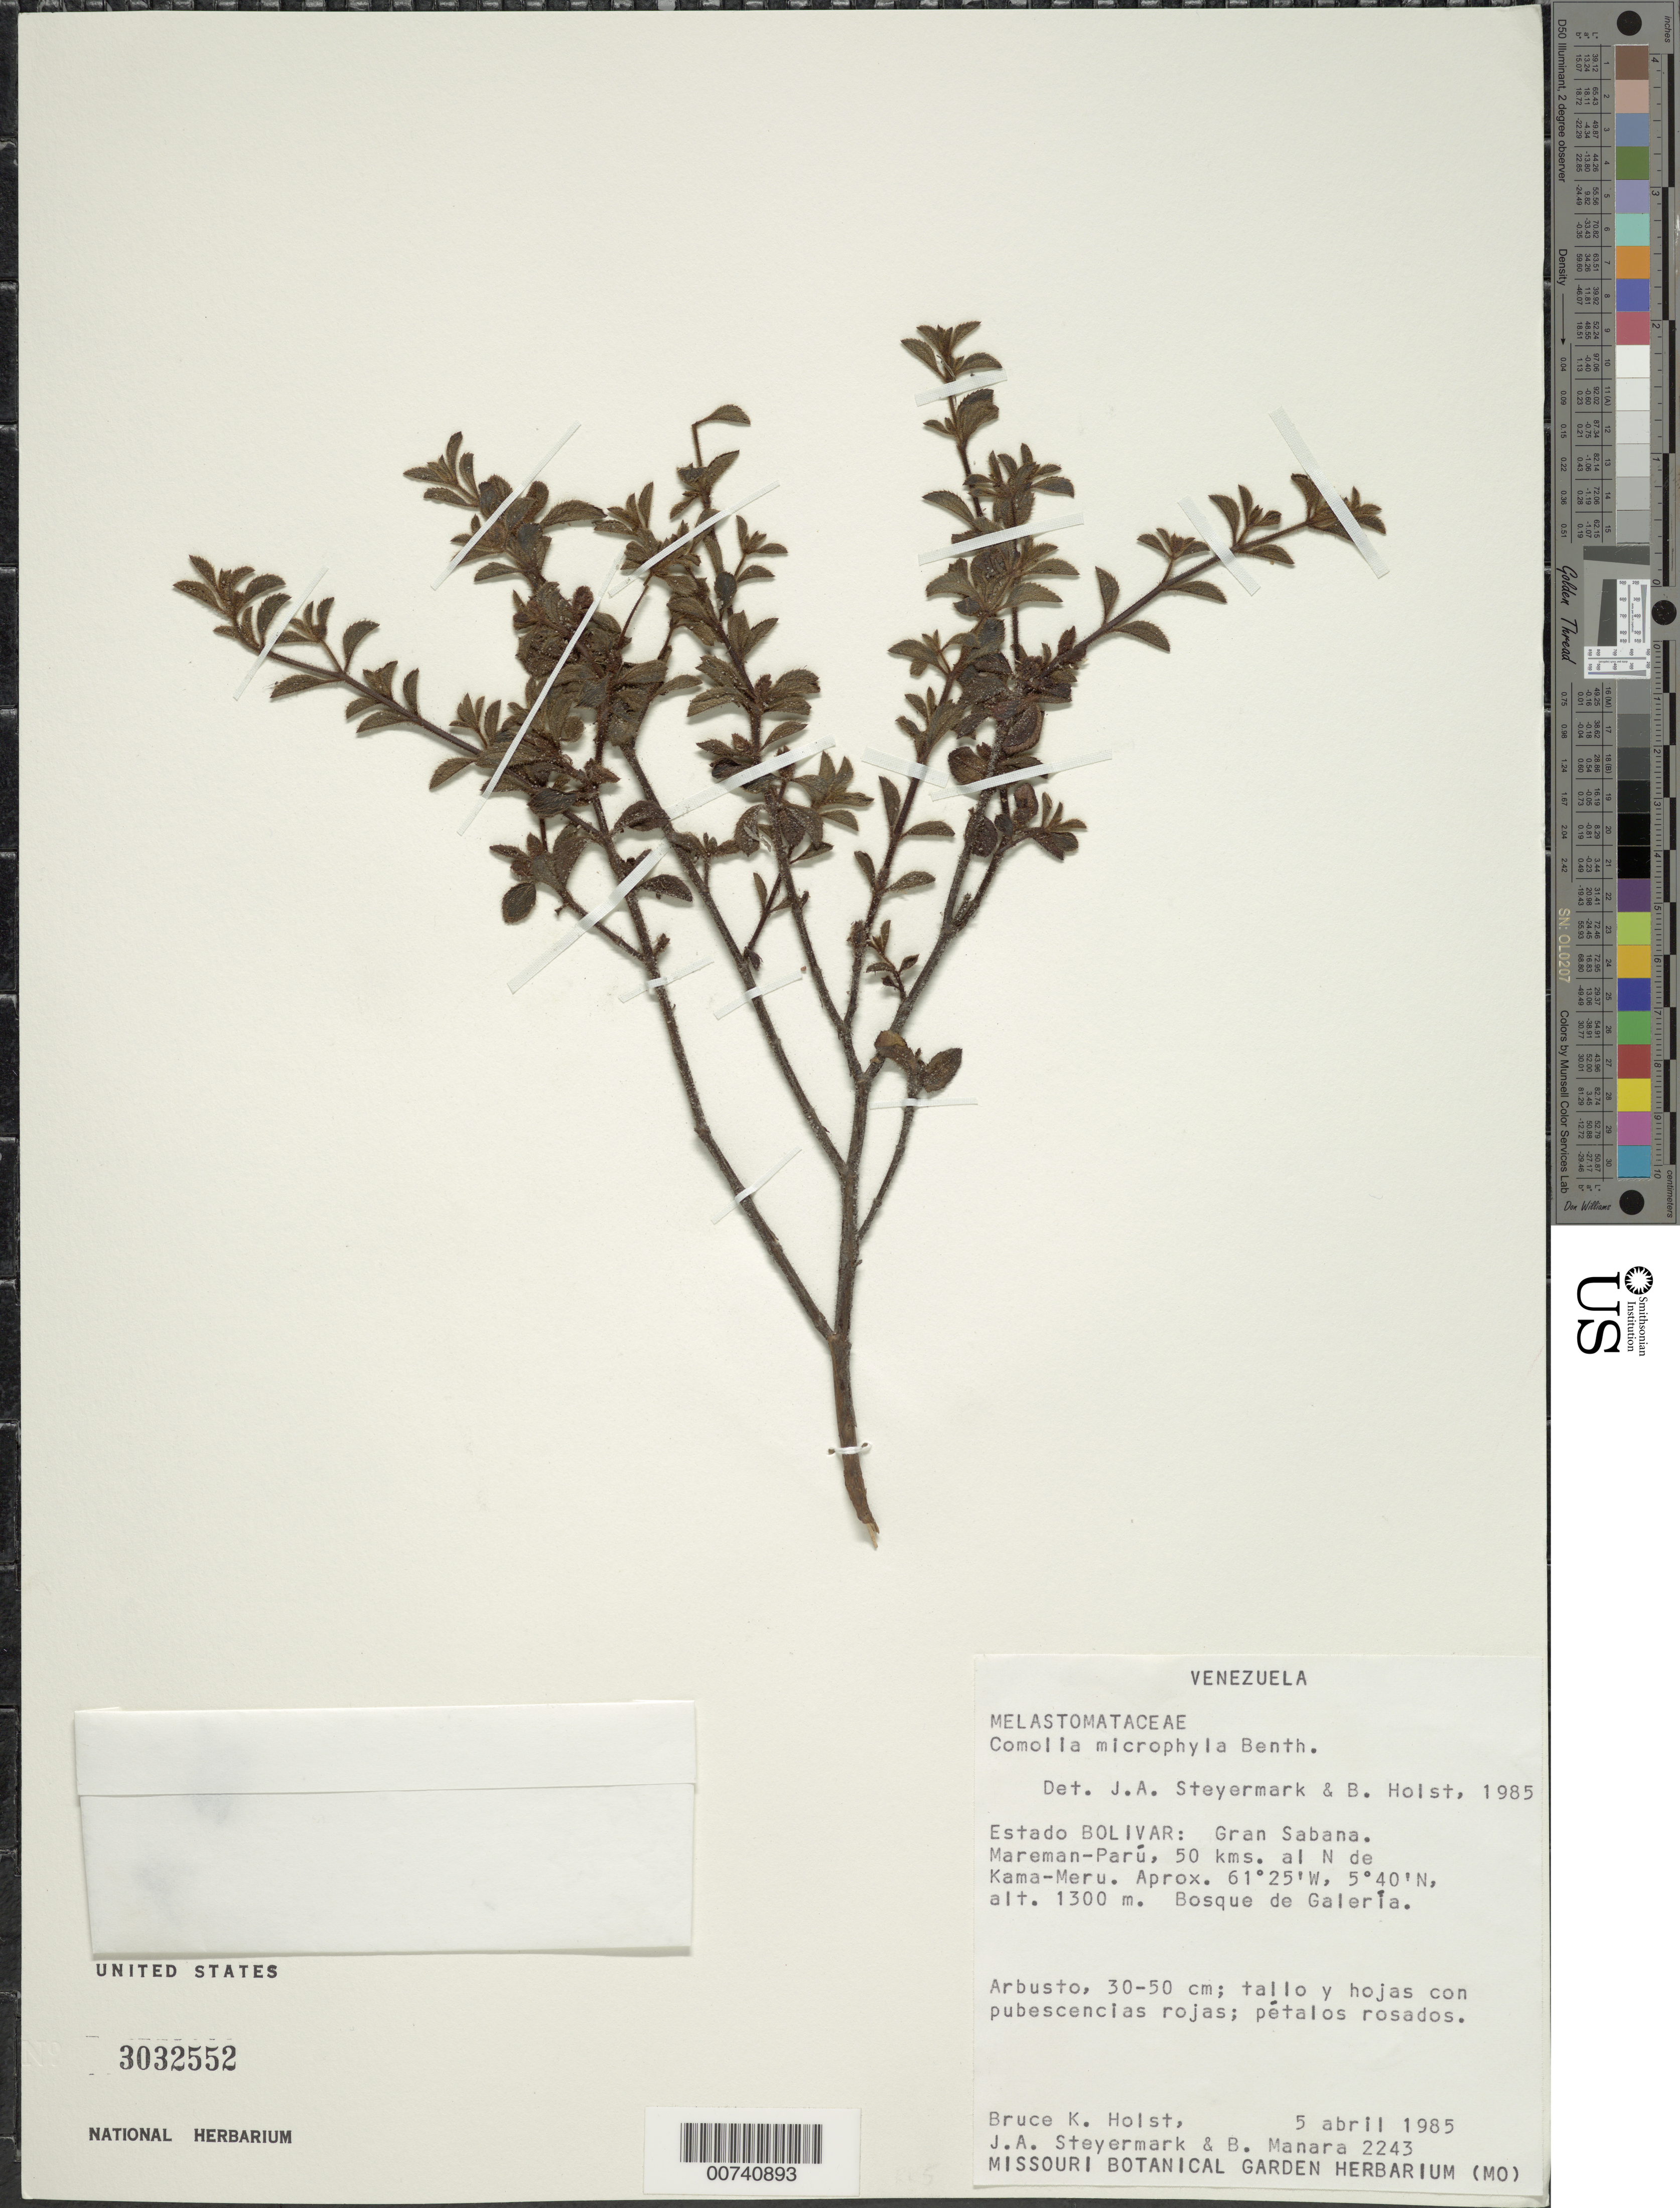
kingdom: Plantae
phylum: Tracheophyta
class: Magnoliopsida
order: Myrtales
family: Melastomataceae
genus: Comolia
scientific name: Comolia microphylla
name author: Benth.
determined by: Steyermark, J. A.; Holst, Bruce K.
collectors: B. Holst, J. Steyermark & B. Manara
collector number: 2243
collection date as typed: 5-Apr-85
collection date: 1985-04-05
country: Venezuela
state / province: Bolívar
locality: Gran Sabana, Mareman-Parú, 50 km N of Kama-Meru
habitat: Gallery forest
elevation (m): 1300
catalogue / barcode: US 3032552